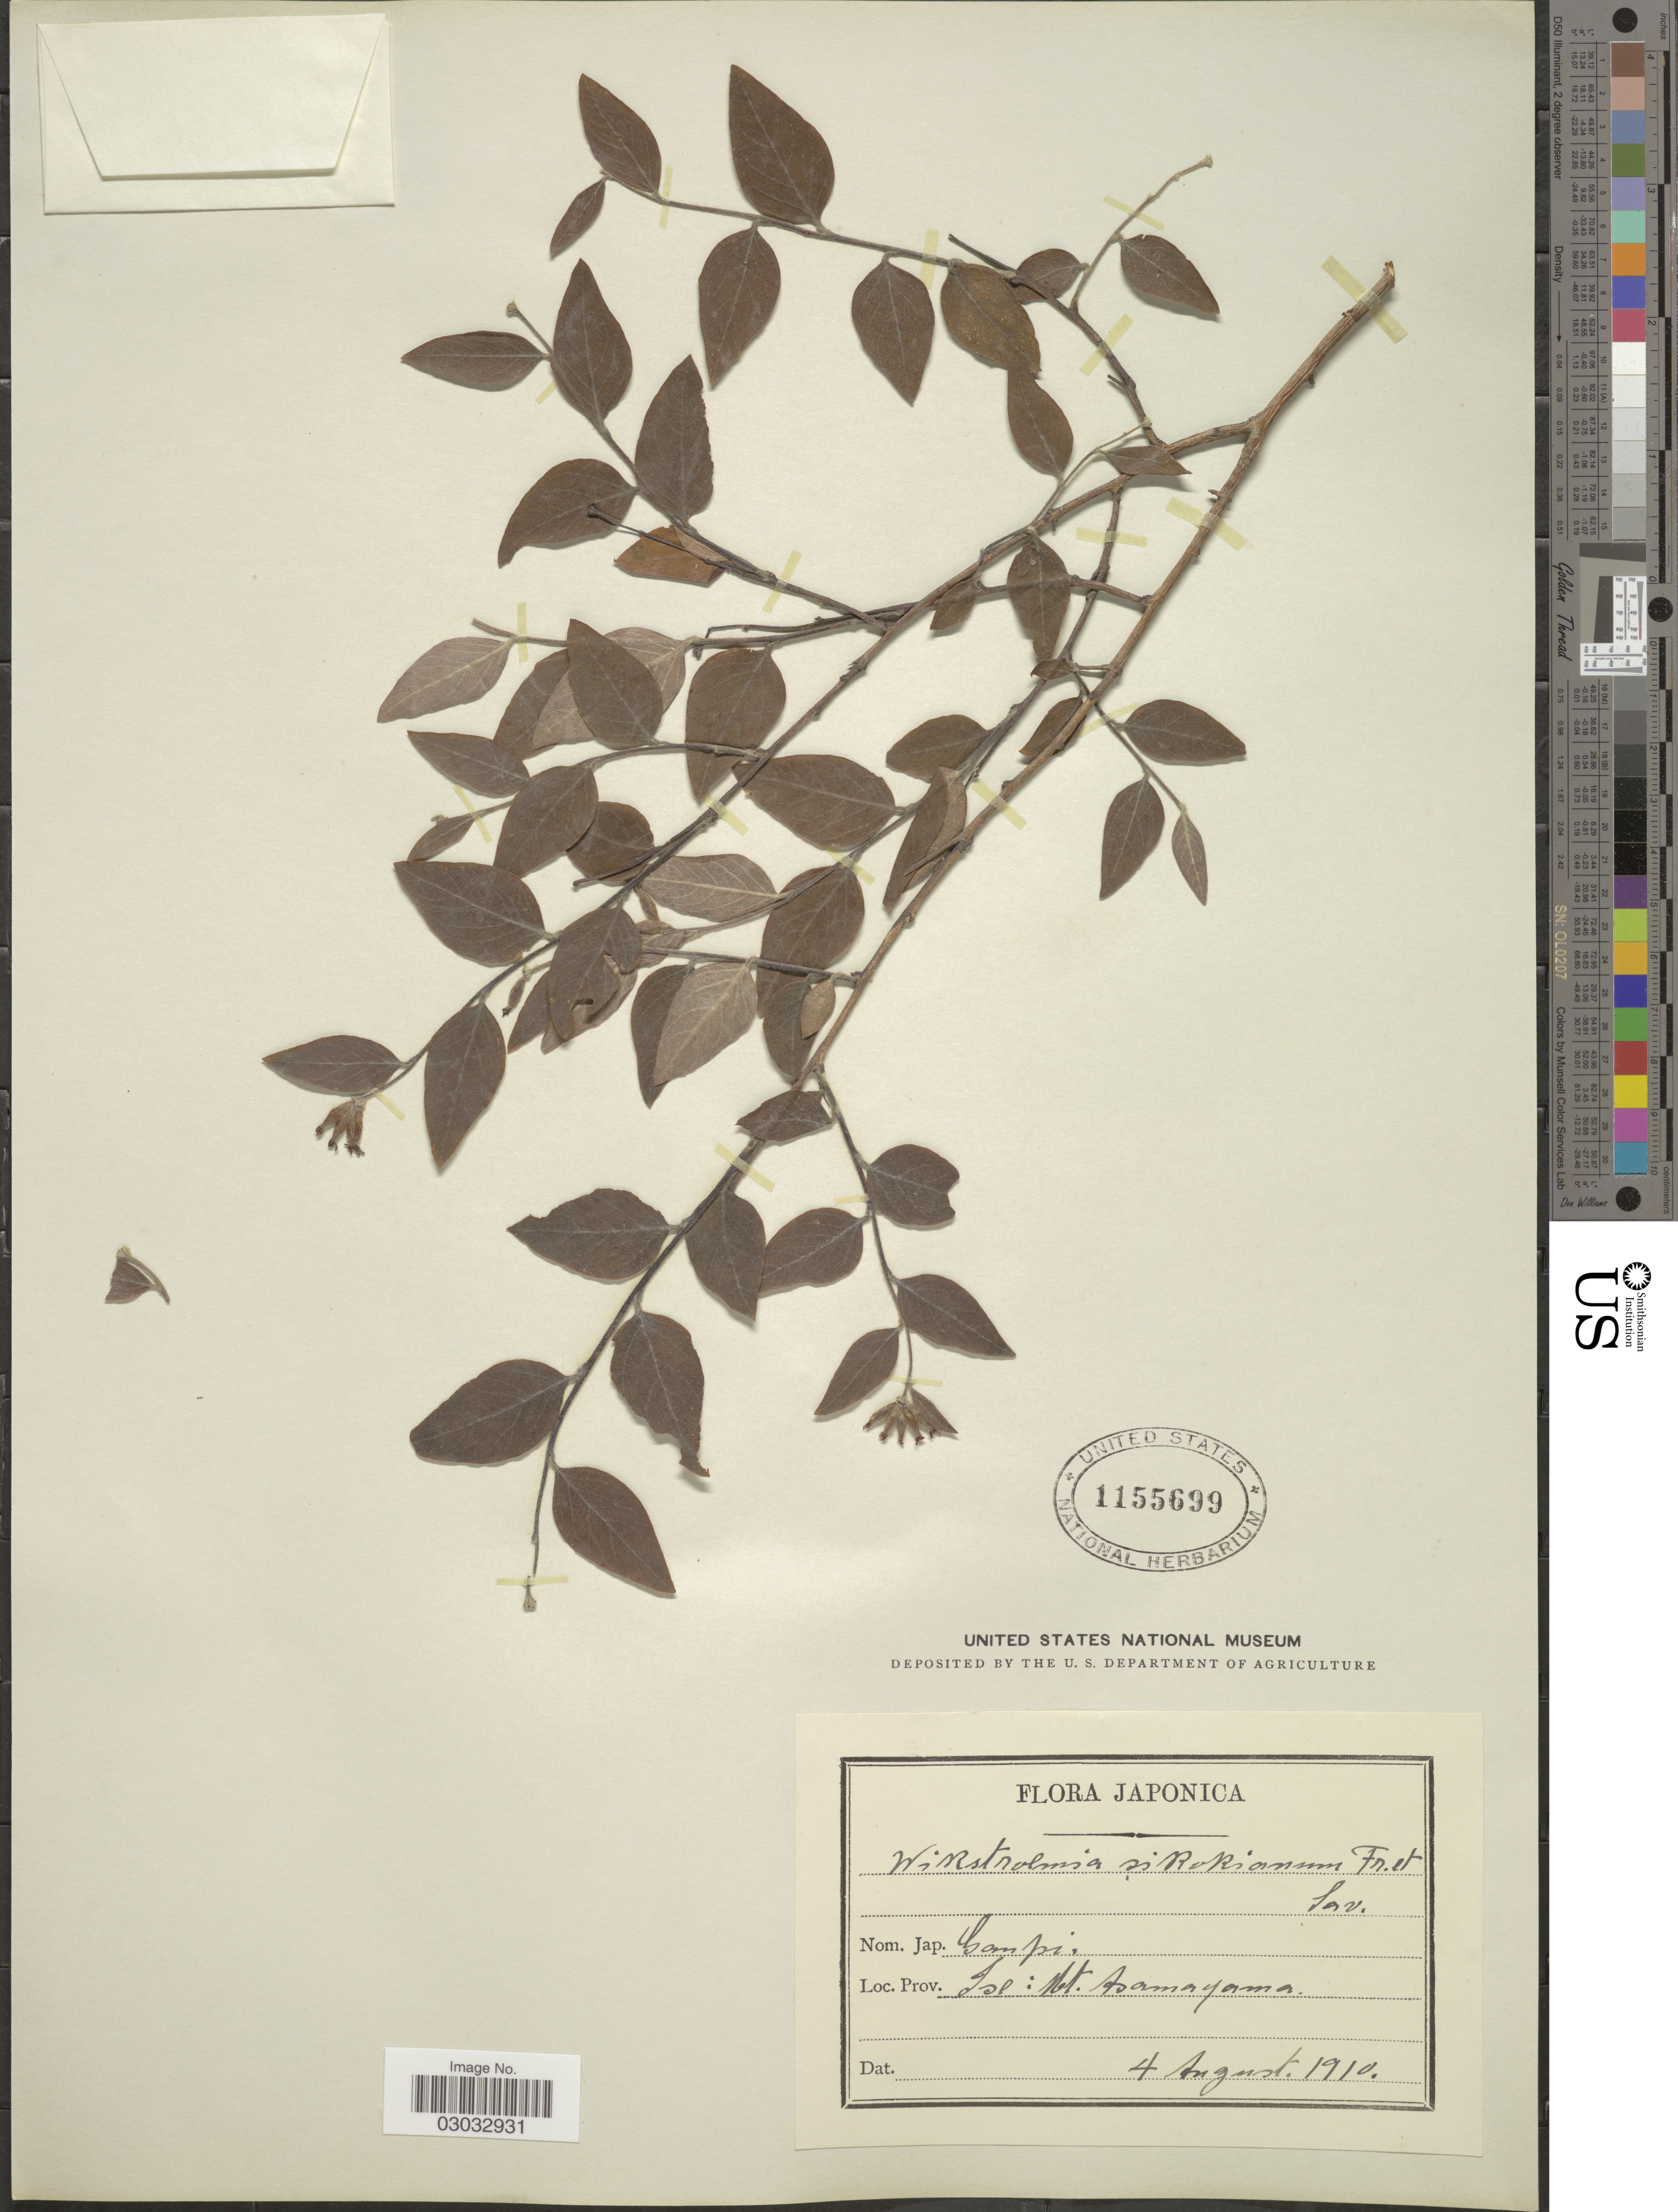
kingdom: Plantae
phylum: Tracheophyta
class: Magnoliopsida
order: Malvales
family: Thymelaeaceae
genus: Wikstroemia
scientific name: Wikstroemia sikokiana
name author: Franch. & Sav.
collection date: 1910-08-04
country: Japan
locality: Japonica, Isl: Mt. Asamayama.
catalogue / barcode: US 1155699